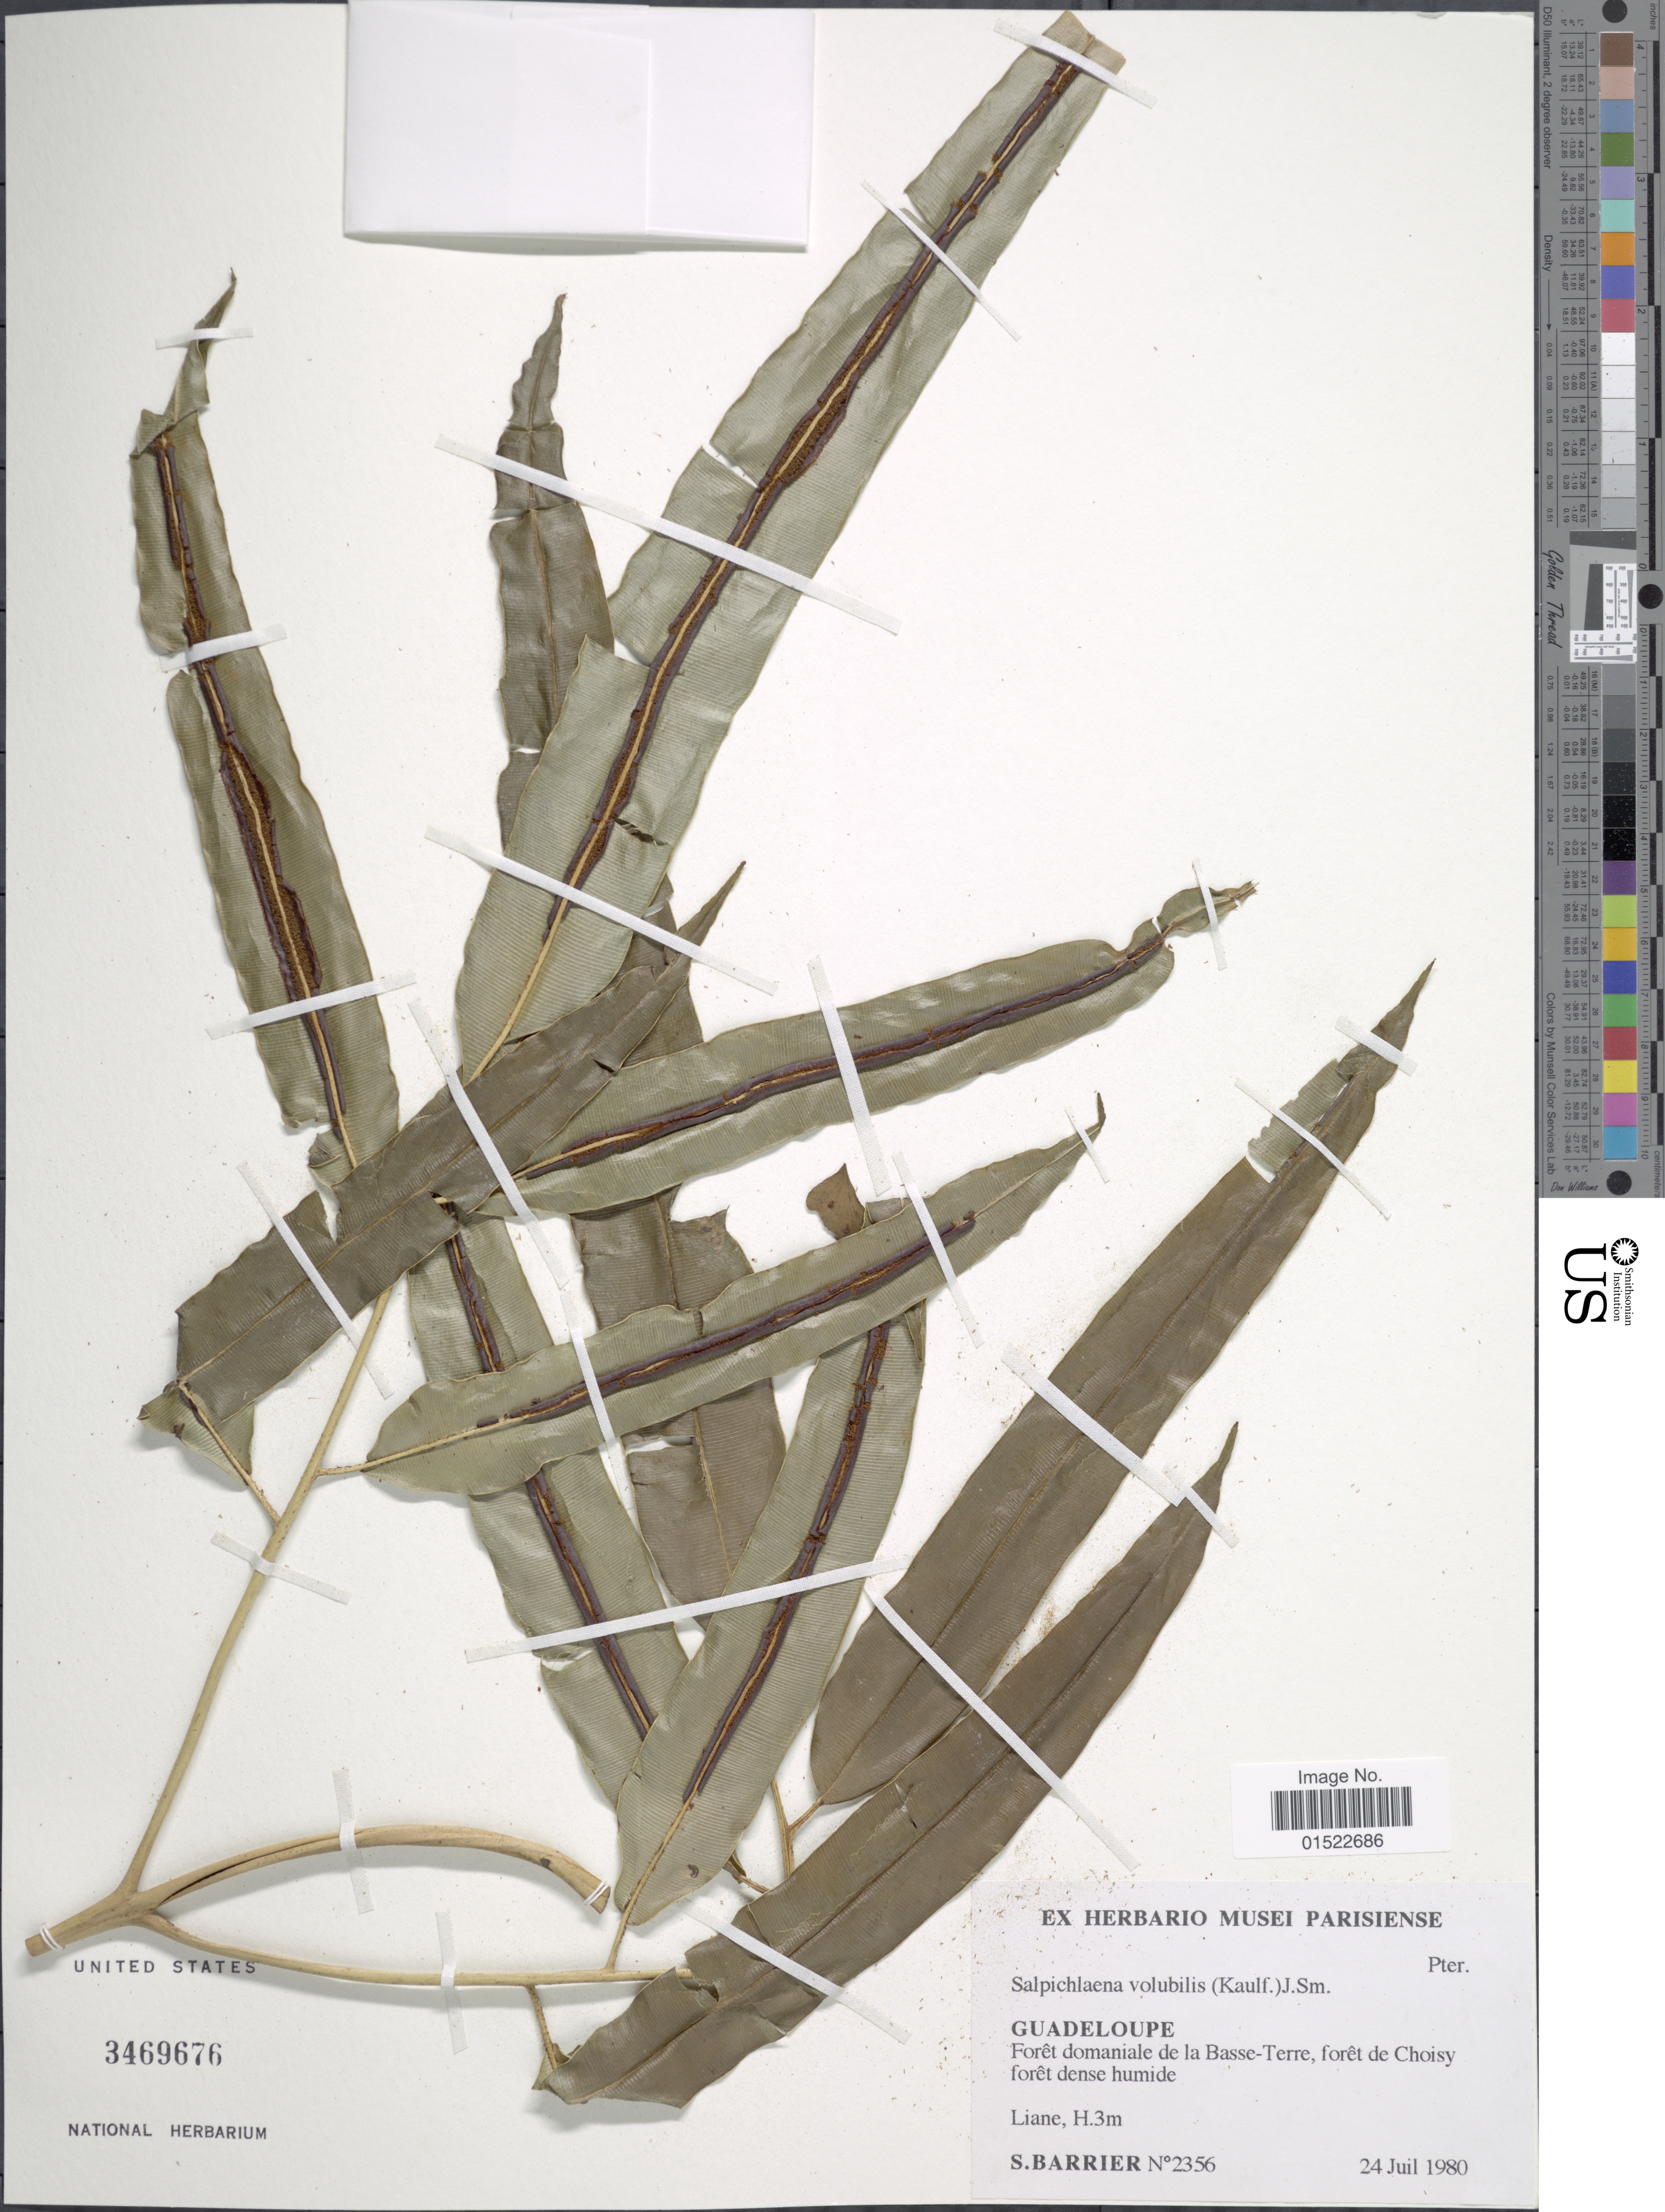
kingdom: Plantae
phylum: Tracheophyta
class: Polypodiopsida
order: Polypodiales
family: Blechnaceae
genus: Salpichlaena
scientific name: Salpichlaena volubilis subsp. volubilis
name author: (Kaulf.) J. Sm.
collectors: S. Barrier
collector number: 2356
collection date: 1980-07-24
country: Guadeloupe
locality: Foret domamiale de la Basse-Terre, foret de Choisy foret dense humide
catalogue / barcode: US 3469676